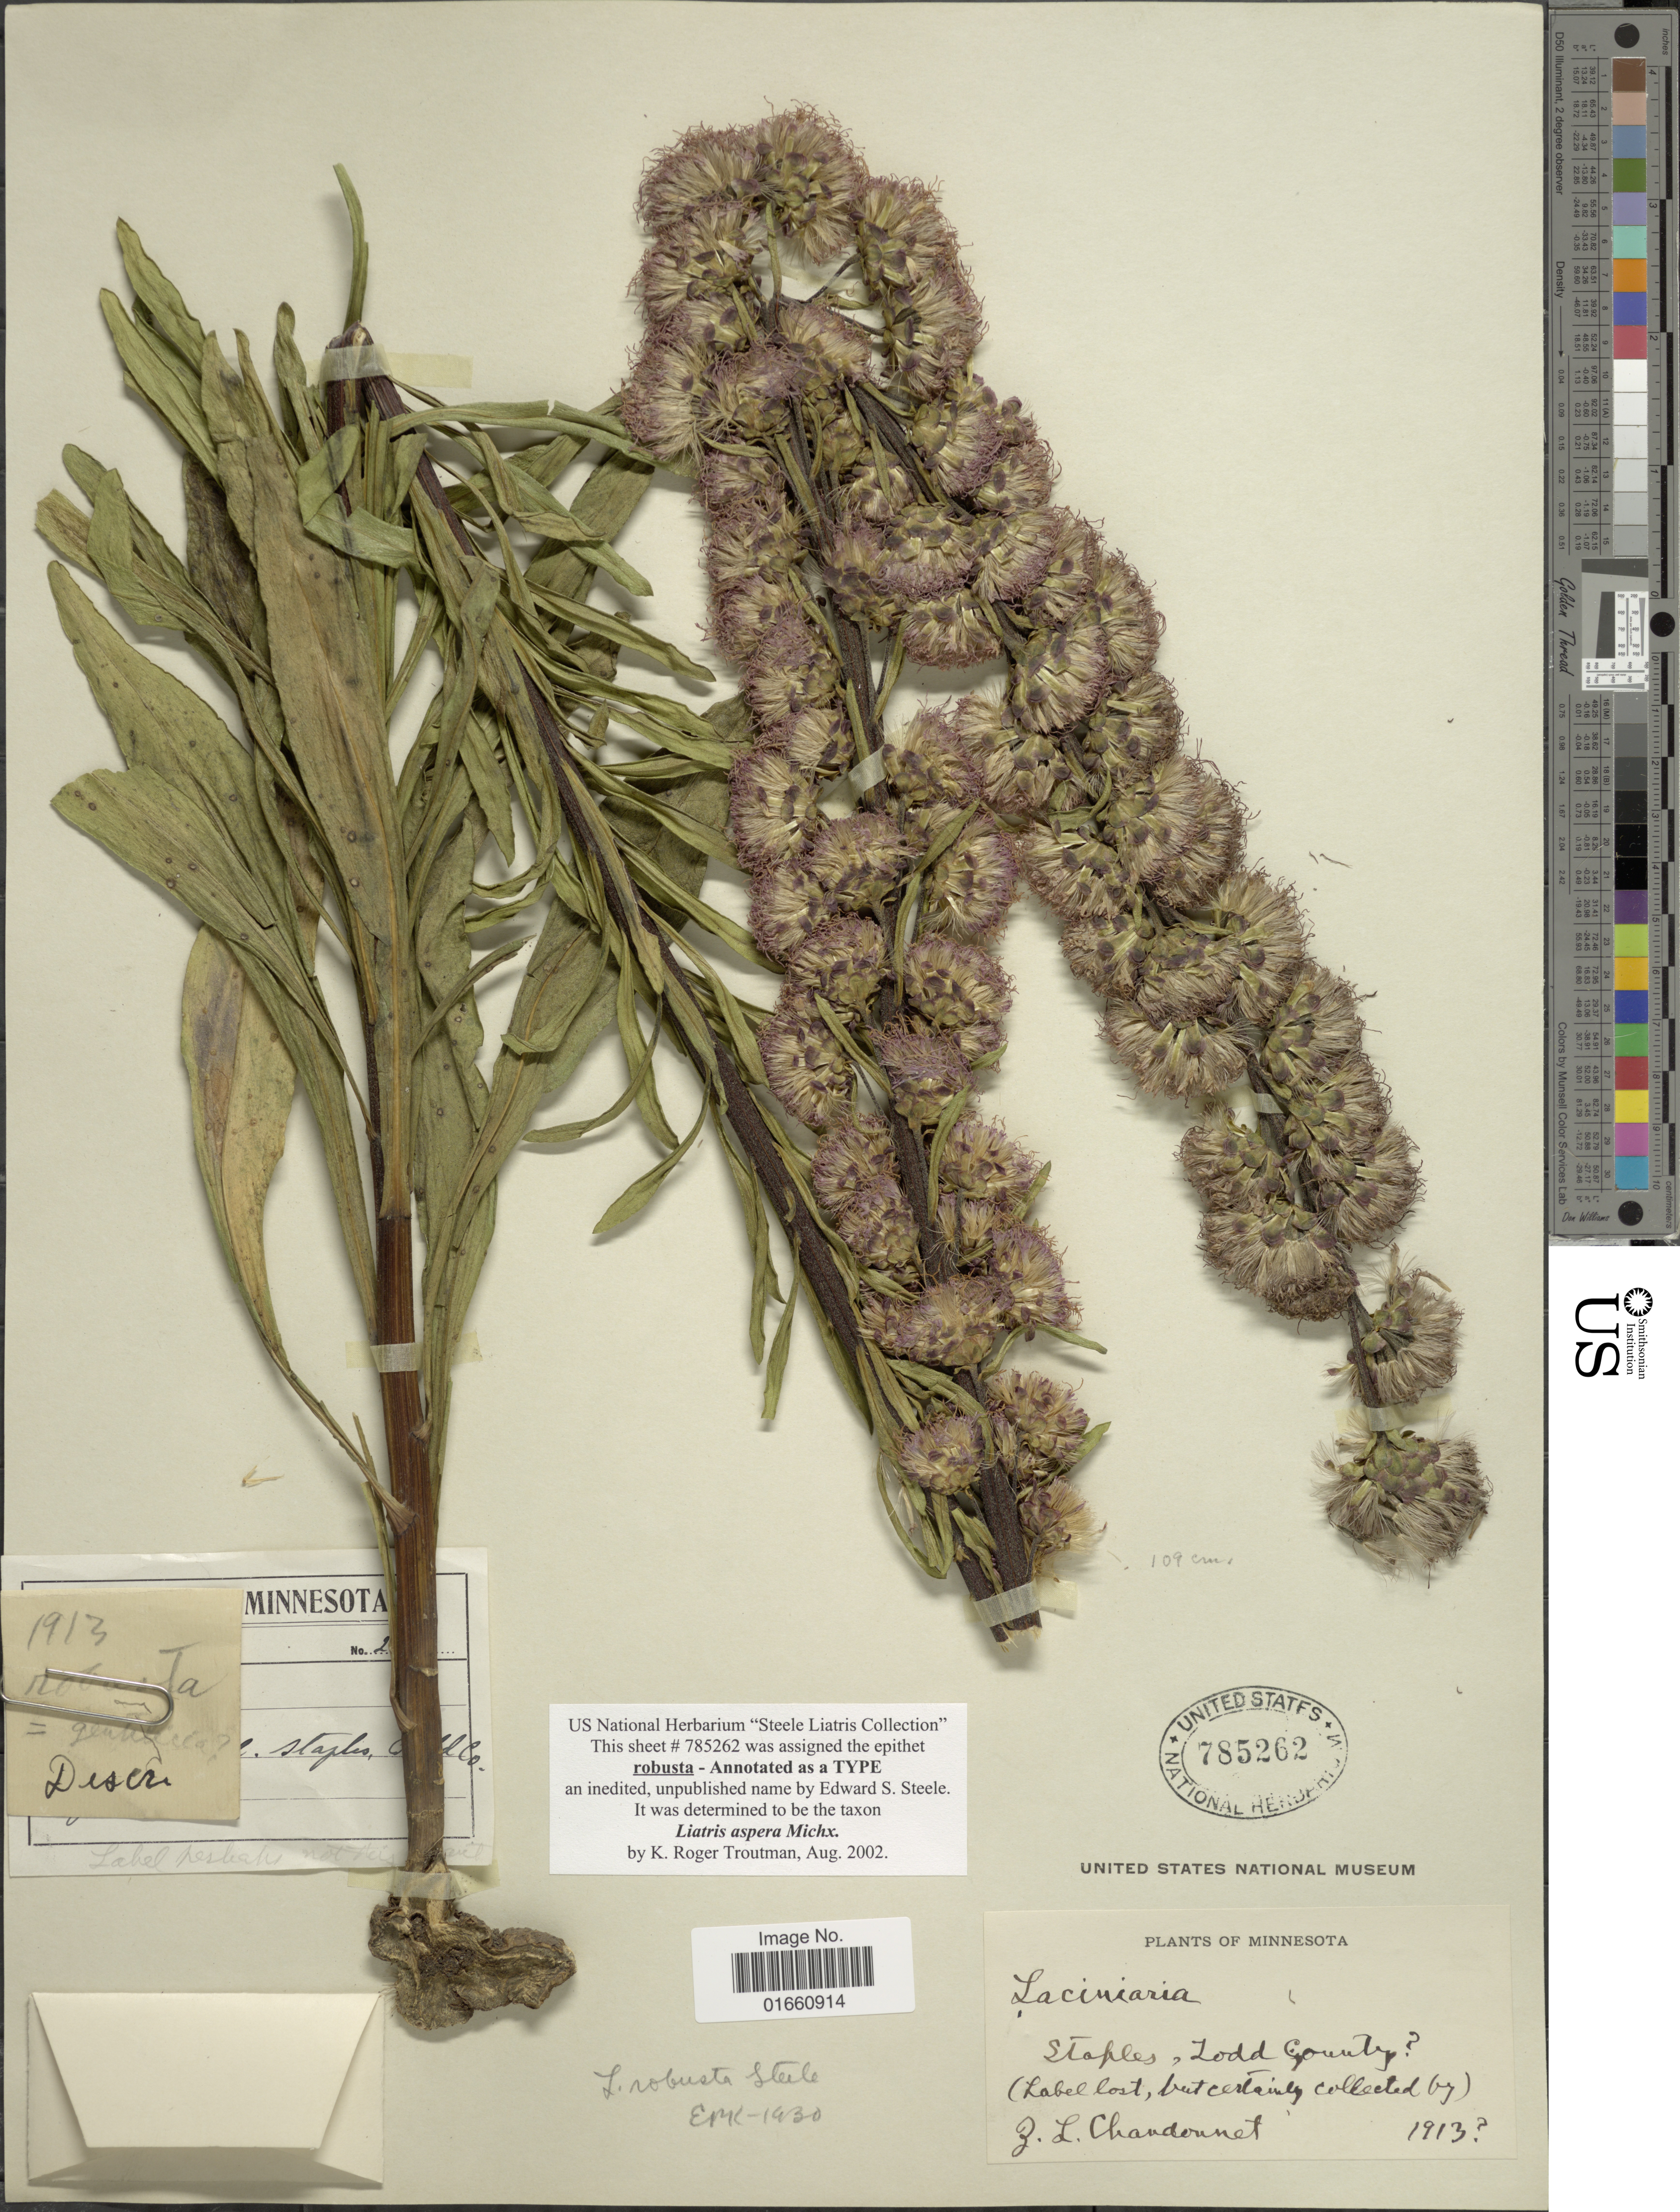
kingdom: Plantae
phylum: Tracheophyta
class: Magnoliopsida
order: Asterales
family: Asteraceae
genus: Liatris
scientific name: Liatris aspera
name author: Michx.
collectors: Z. Chandonnet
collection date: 1913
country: United States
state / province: Minnesota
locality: Staples, Todd County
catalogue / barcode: US 785262